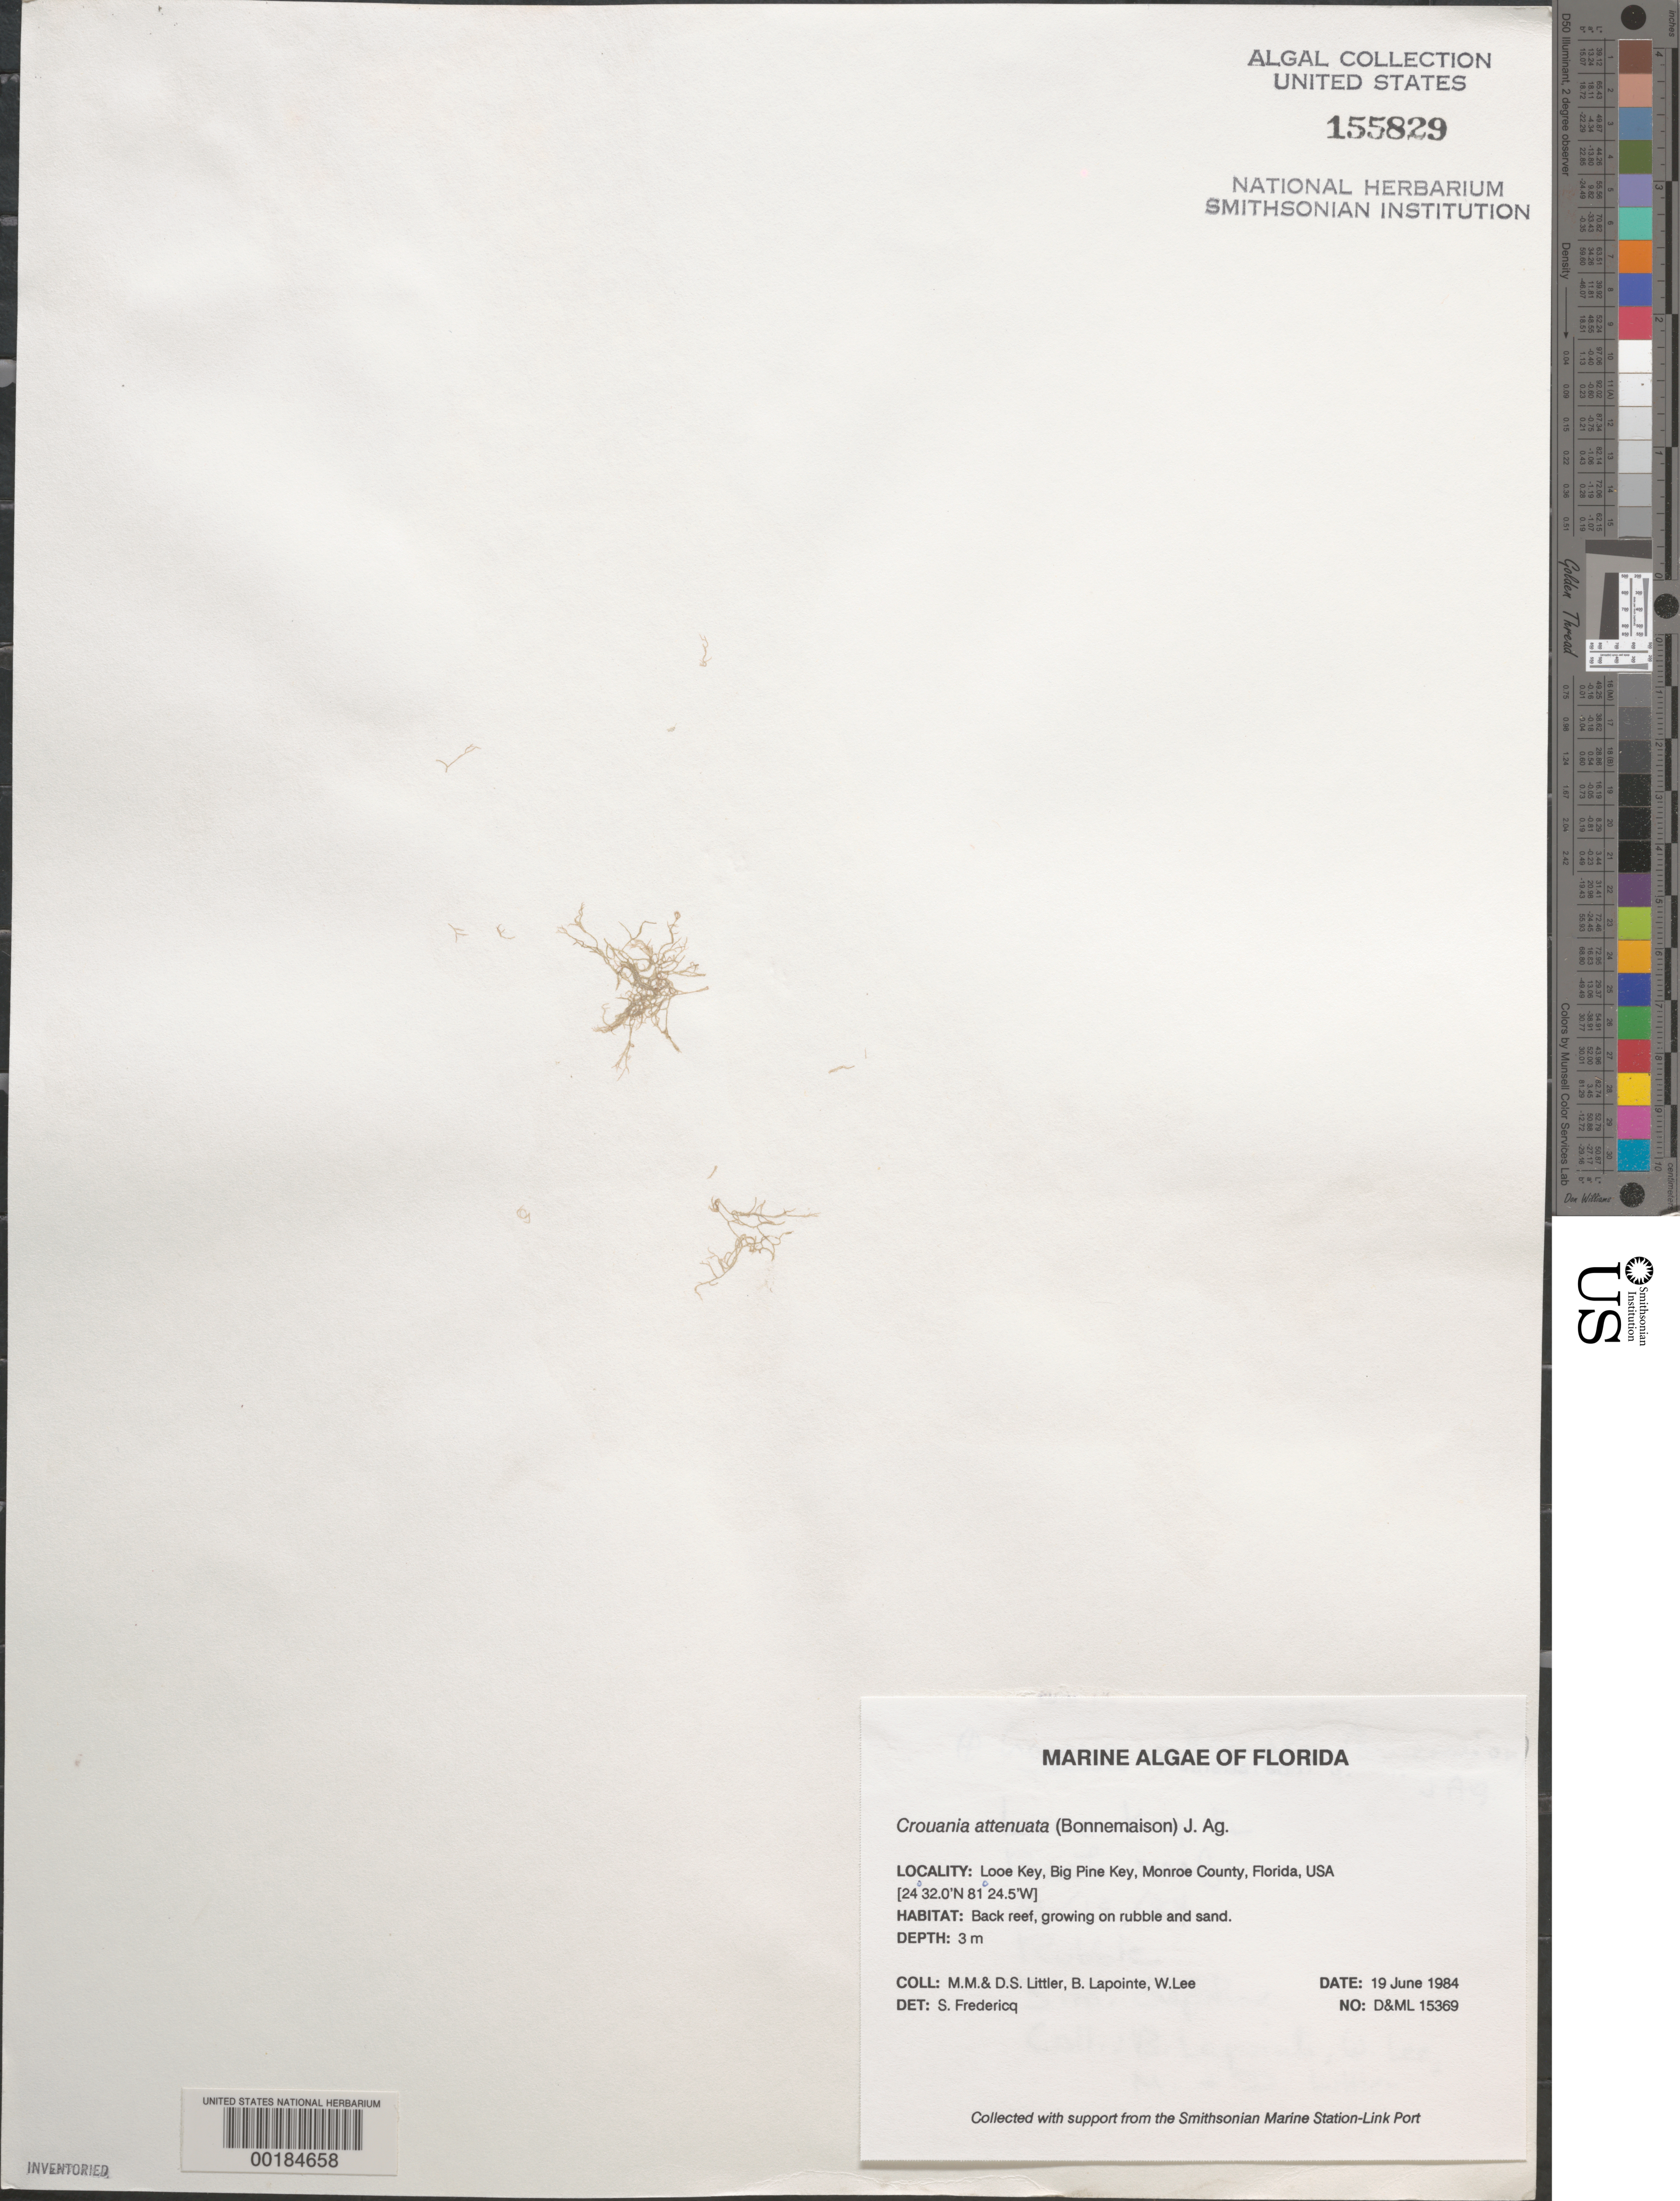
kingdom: Plantae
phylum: Rhodophyta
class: Florideophyceae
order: Ceramiales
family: Callithamniaceae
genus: Crouania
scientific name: Crouania attenuata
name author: (C. Agardh) J. Agardh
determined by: Fredericq, S.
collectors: M. M. Littler, D. S. Littler, B. Lapointe & W. Lee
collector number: D&ML 15369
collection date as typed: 19 Jun 1984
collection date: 1984-06-19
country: United States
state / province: Florida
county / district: Monroe County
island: Looe Key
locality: Looe Key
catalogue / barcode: US 155829